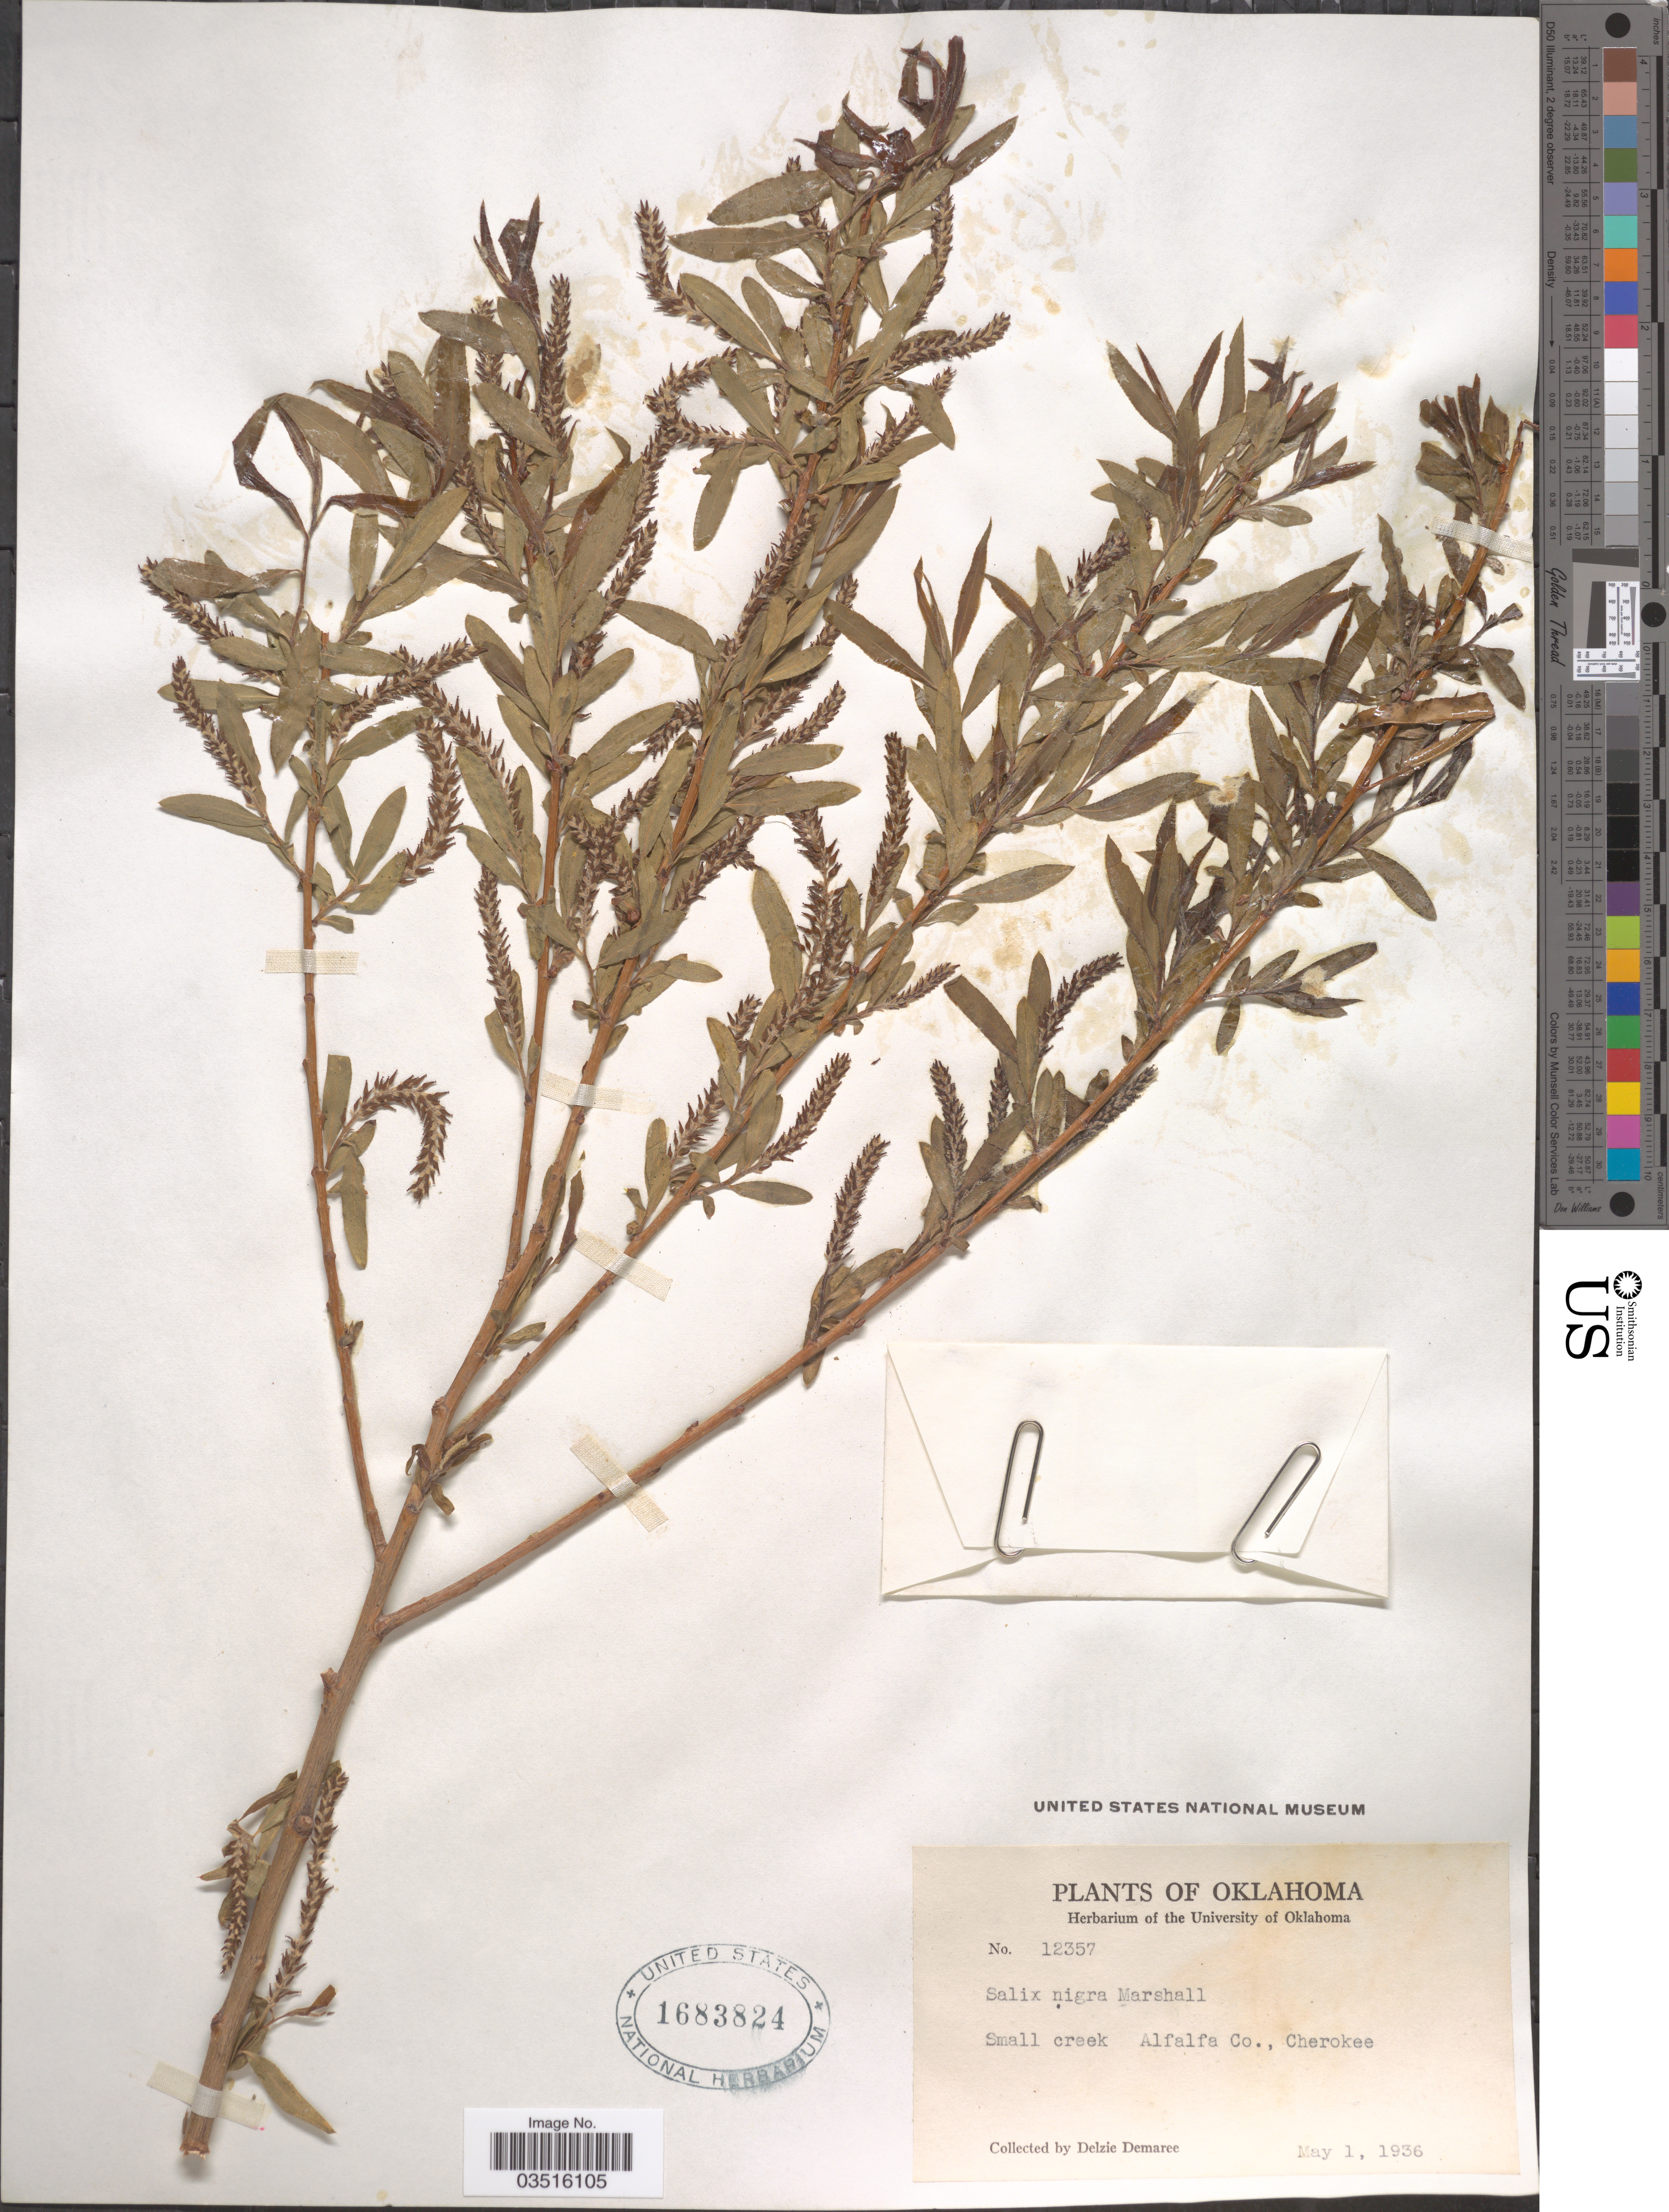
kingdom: Plantae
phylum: Tracheophyta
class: Magnoliopsida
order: Malpighiales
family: Salicaceae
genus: Salix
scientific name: Salix nigra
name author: Marshall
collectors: D. Demaree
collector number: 12357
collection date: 1936-05-01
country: United States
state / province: Oklahoma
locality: Small creek Alfalfa Co., Cherokee.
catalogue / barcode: US 1683824